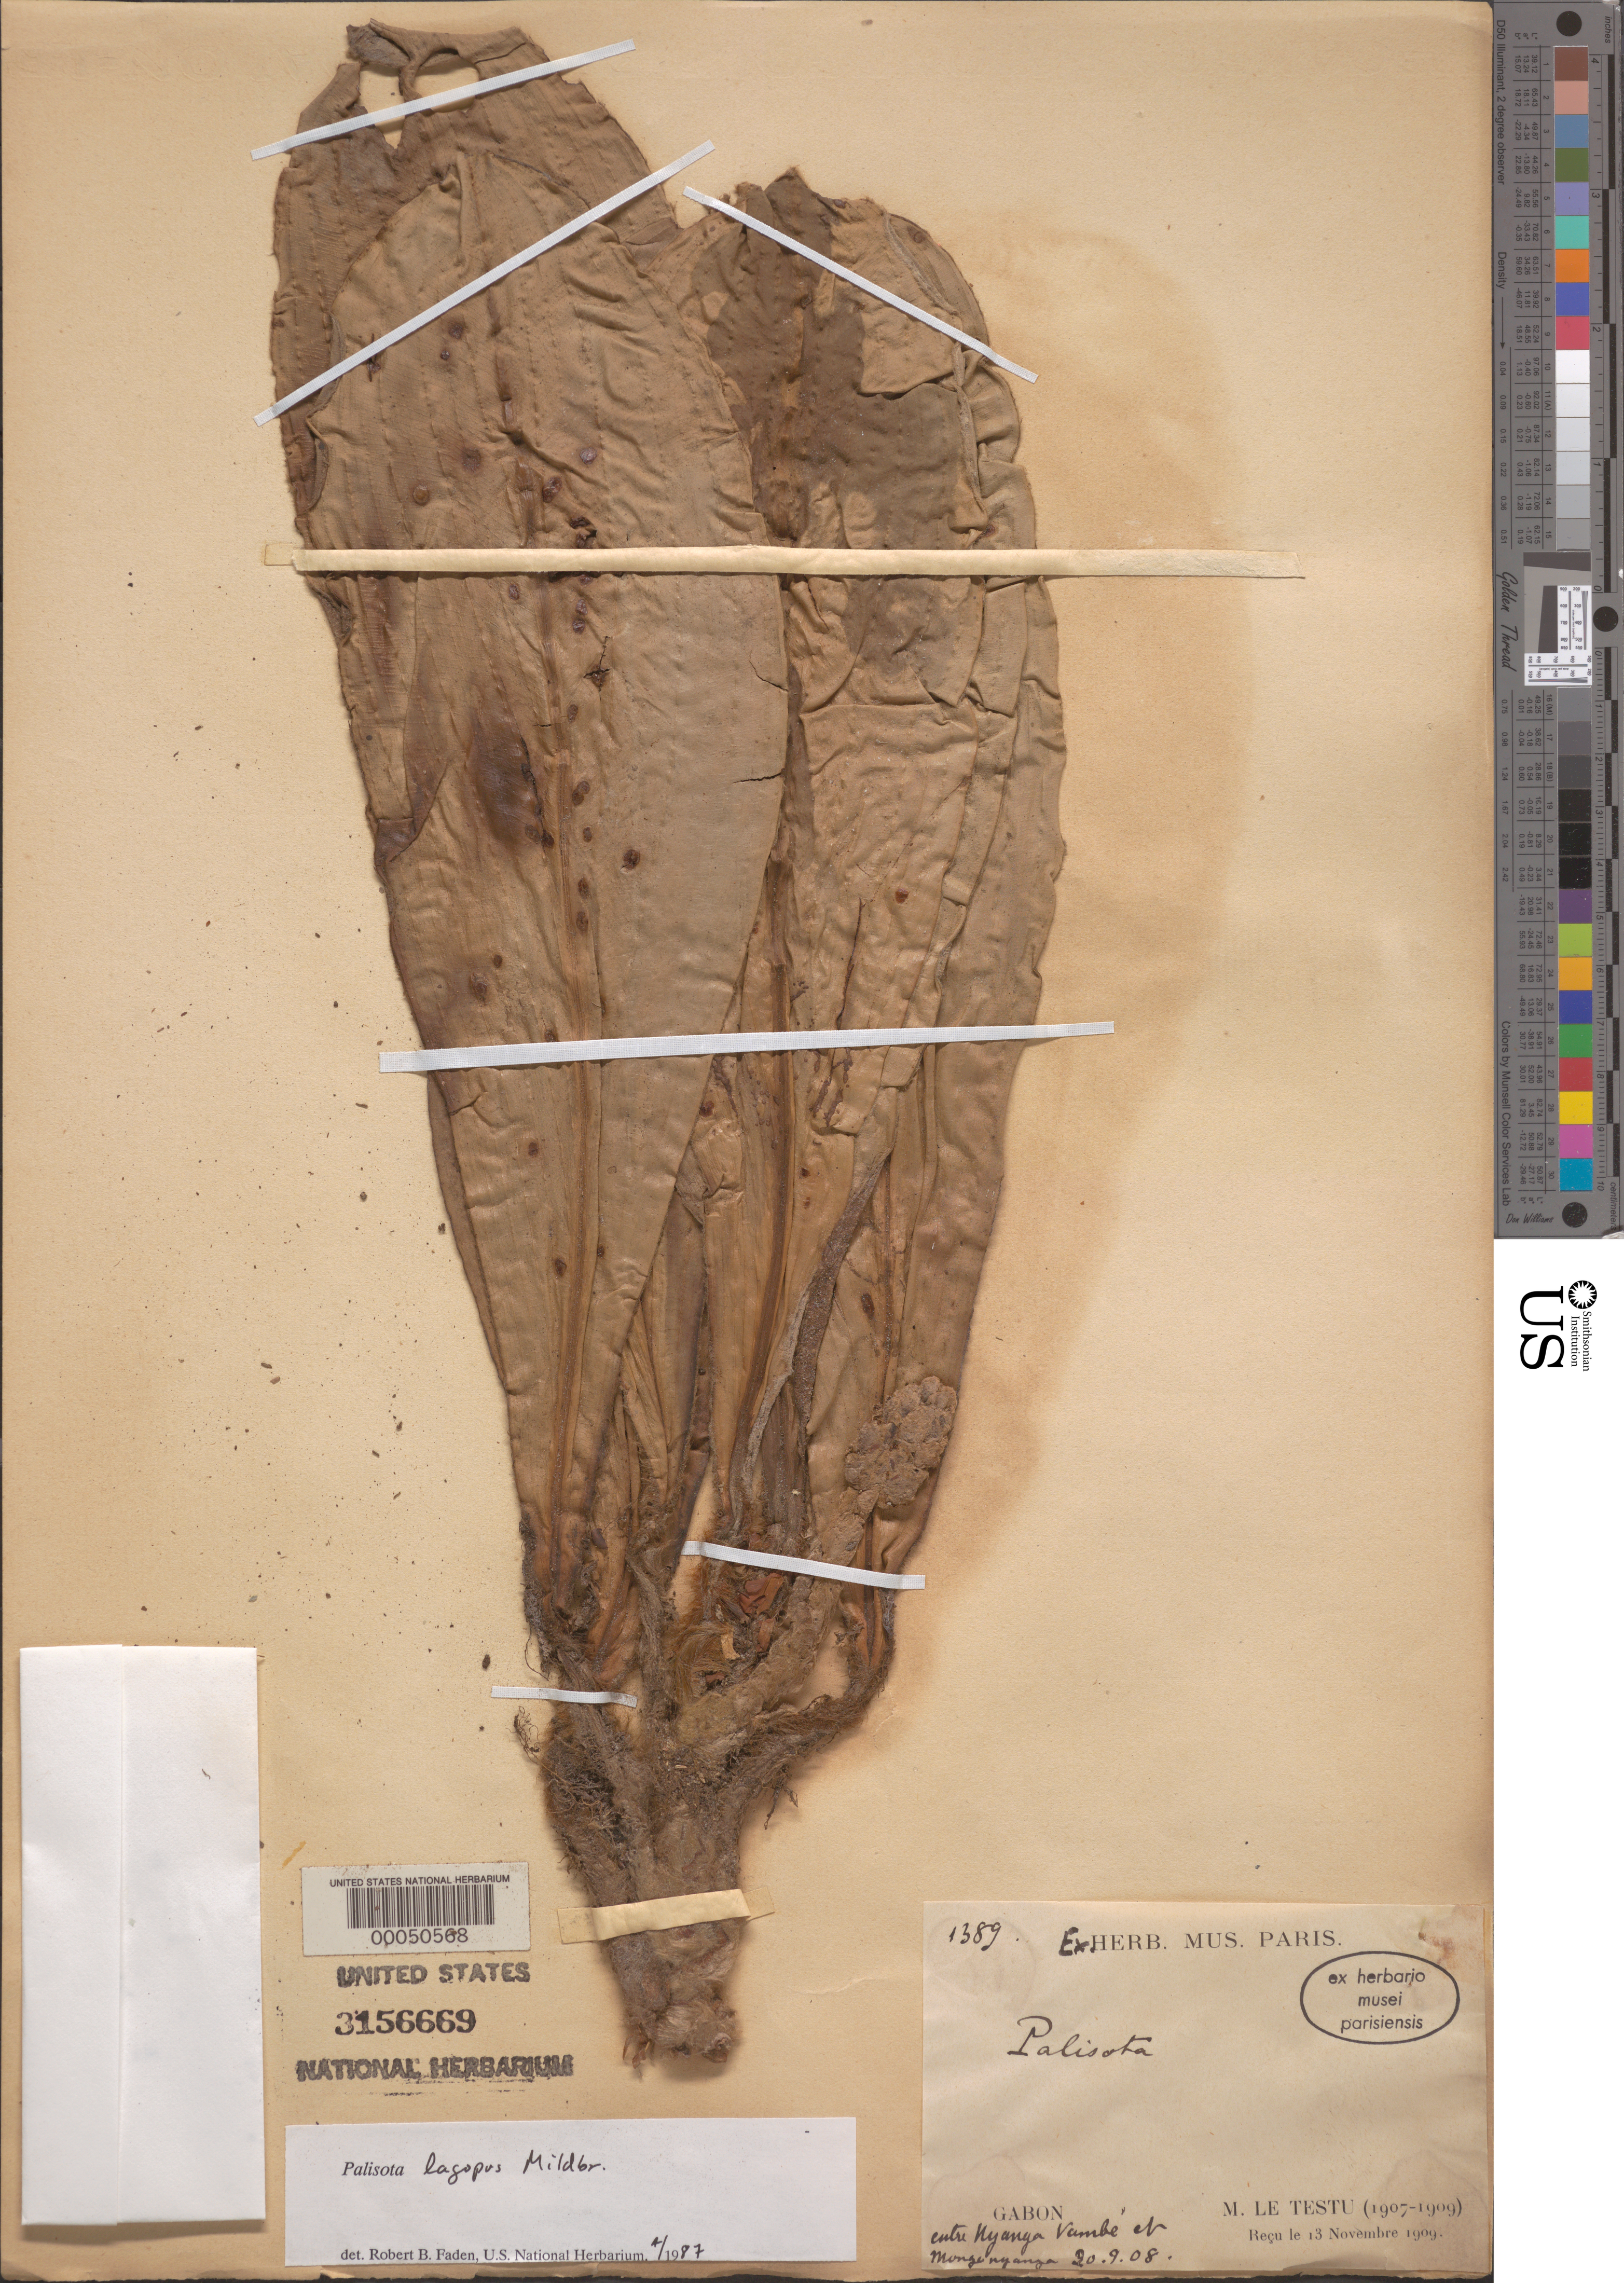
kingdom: Plantae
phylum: Tracheophyta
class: Liliopsida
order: Commelinales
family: Commelinaceae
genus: Palisota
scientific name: Palisota lagopus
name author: Mildbr.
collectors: G. Le Testu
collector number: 1389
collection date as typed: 20 Sep 1908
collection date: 1908-09-20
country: Gabon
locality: Between Nyanga Vambe and Mongenyanga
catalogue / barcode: US 3156669